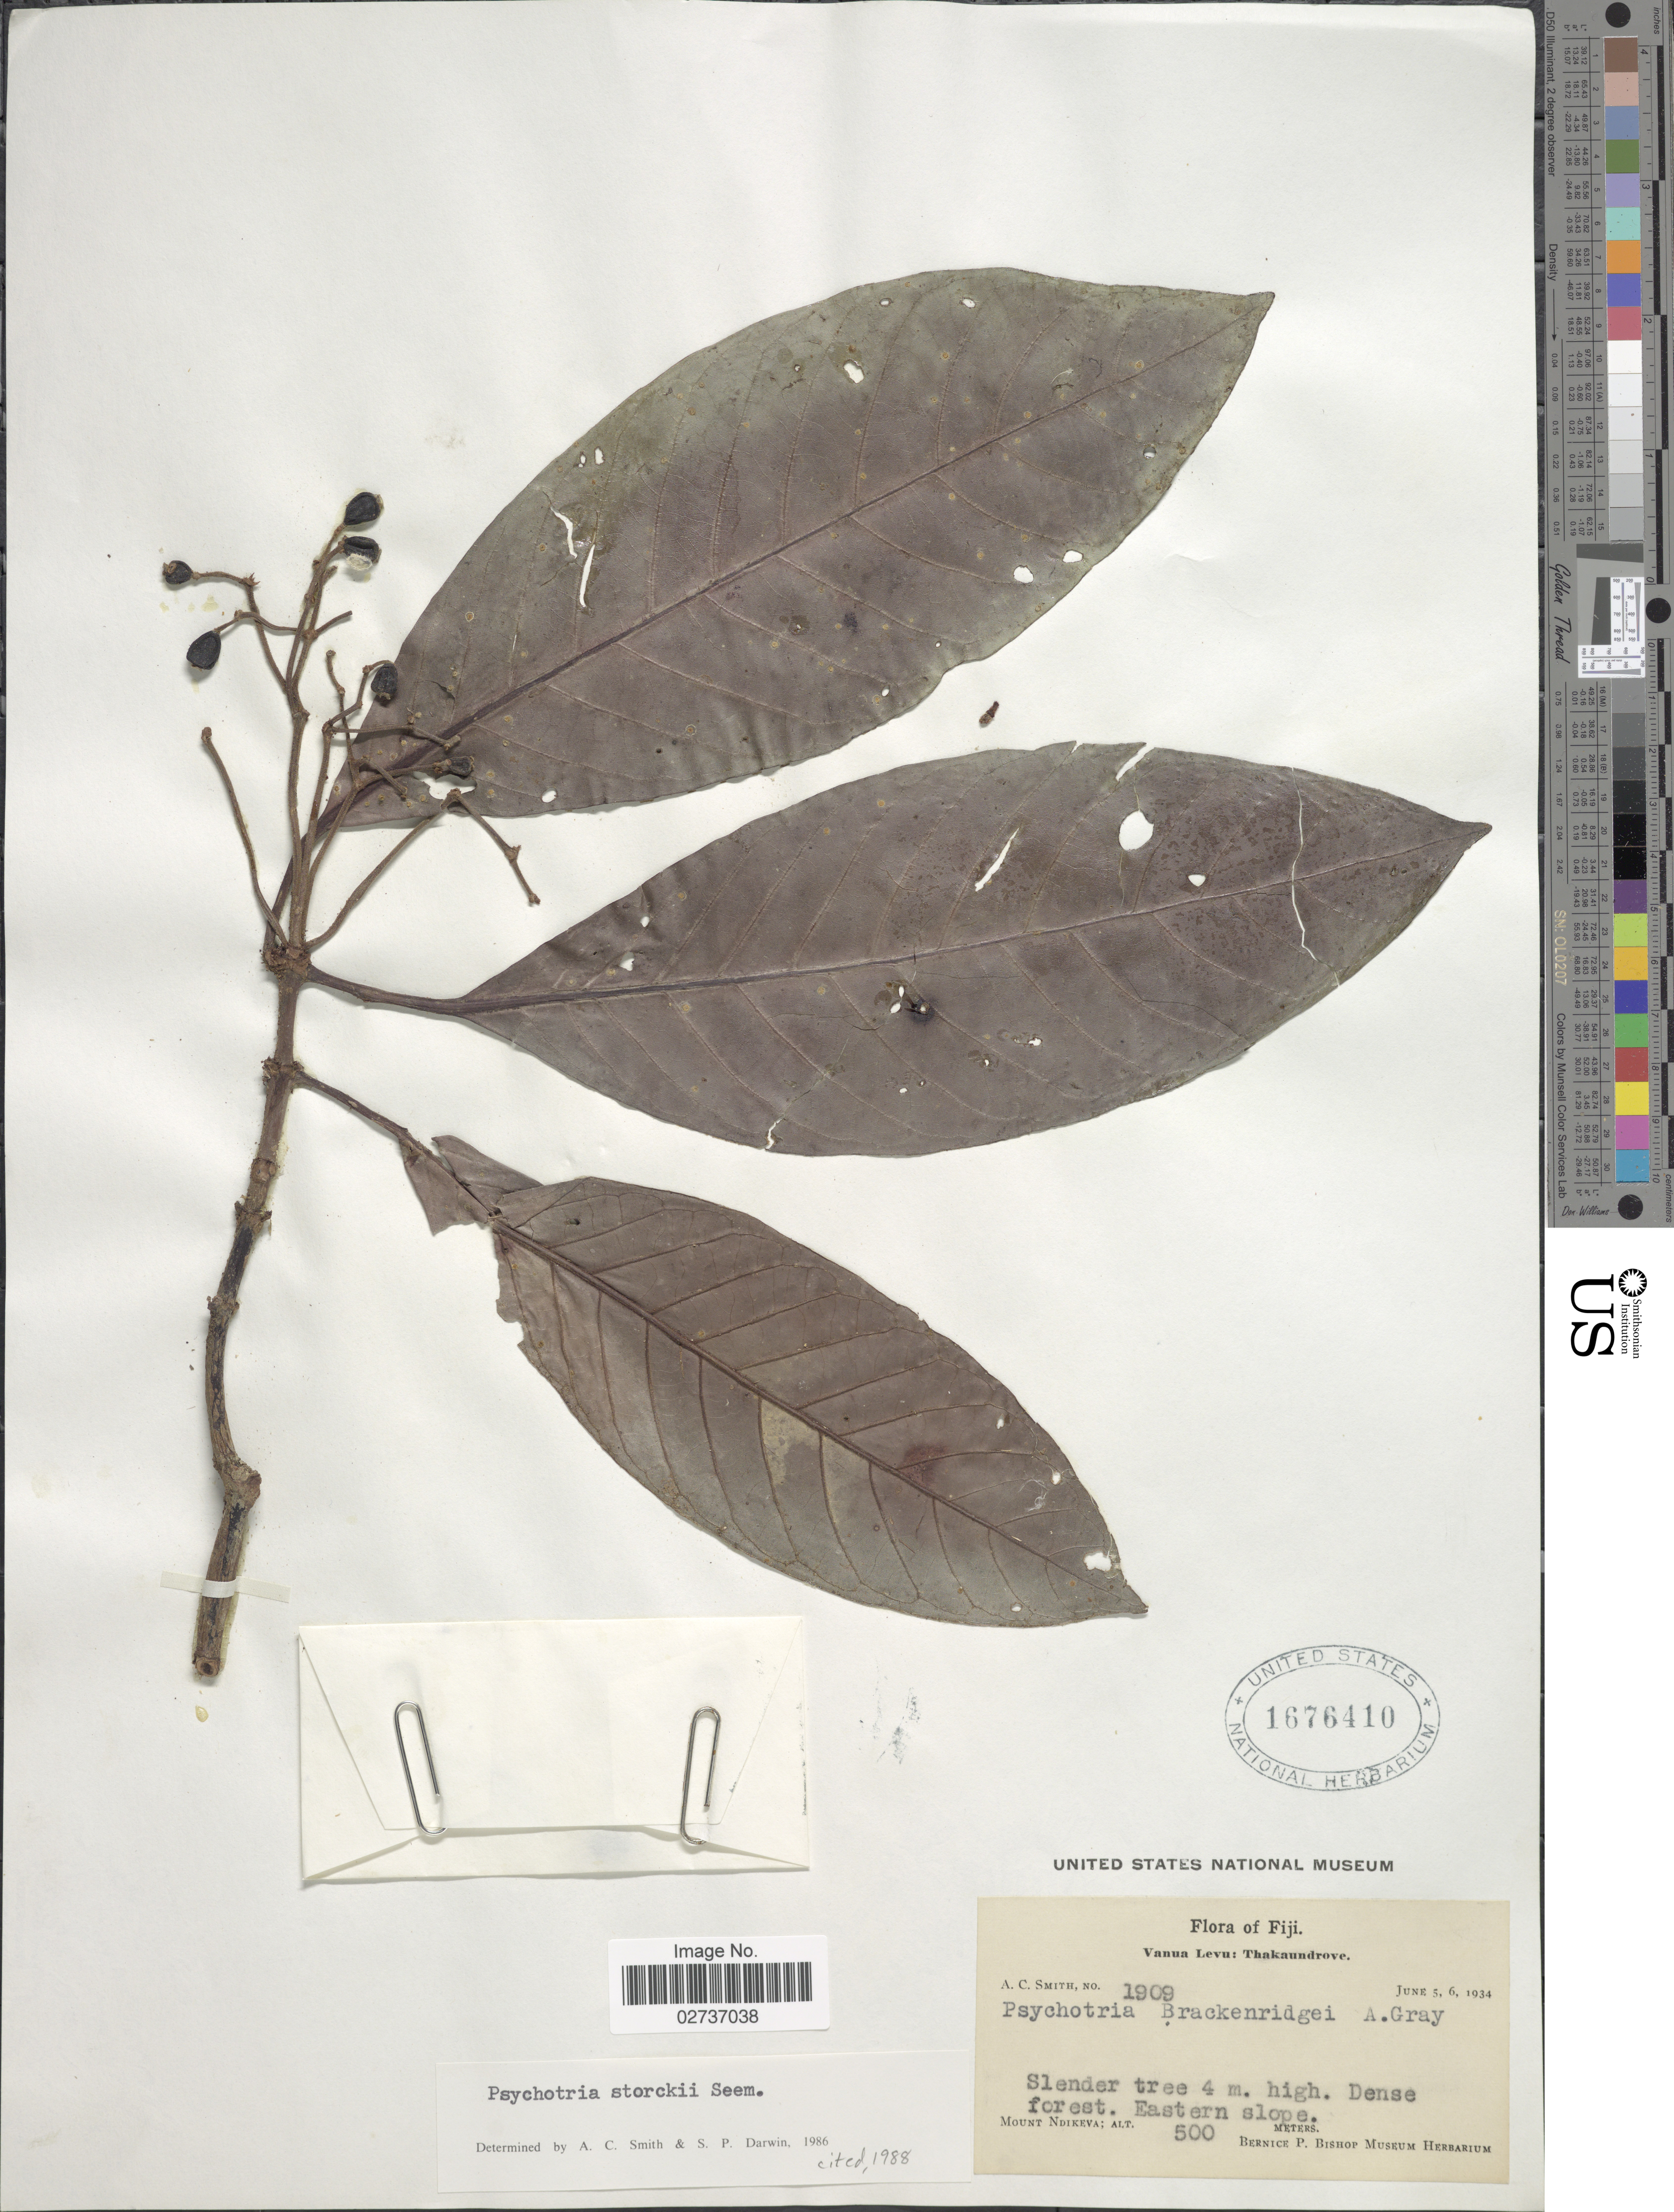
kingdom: Plantae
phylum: Tracheophyta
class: Magnoliopsida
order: Gentianales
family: Rubiaceae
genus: Psychotria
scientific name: Psychotria storckii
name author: Seem.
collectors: A. C. Smith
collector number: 1909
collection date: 1934-06-05/1934-06-06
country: Fiji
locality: Vanua Levu: Thakaundrove. Eastern slope. Mount Ndikeva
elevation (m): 500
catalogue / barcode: US 1676410